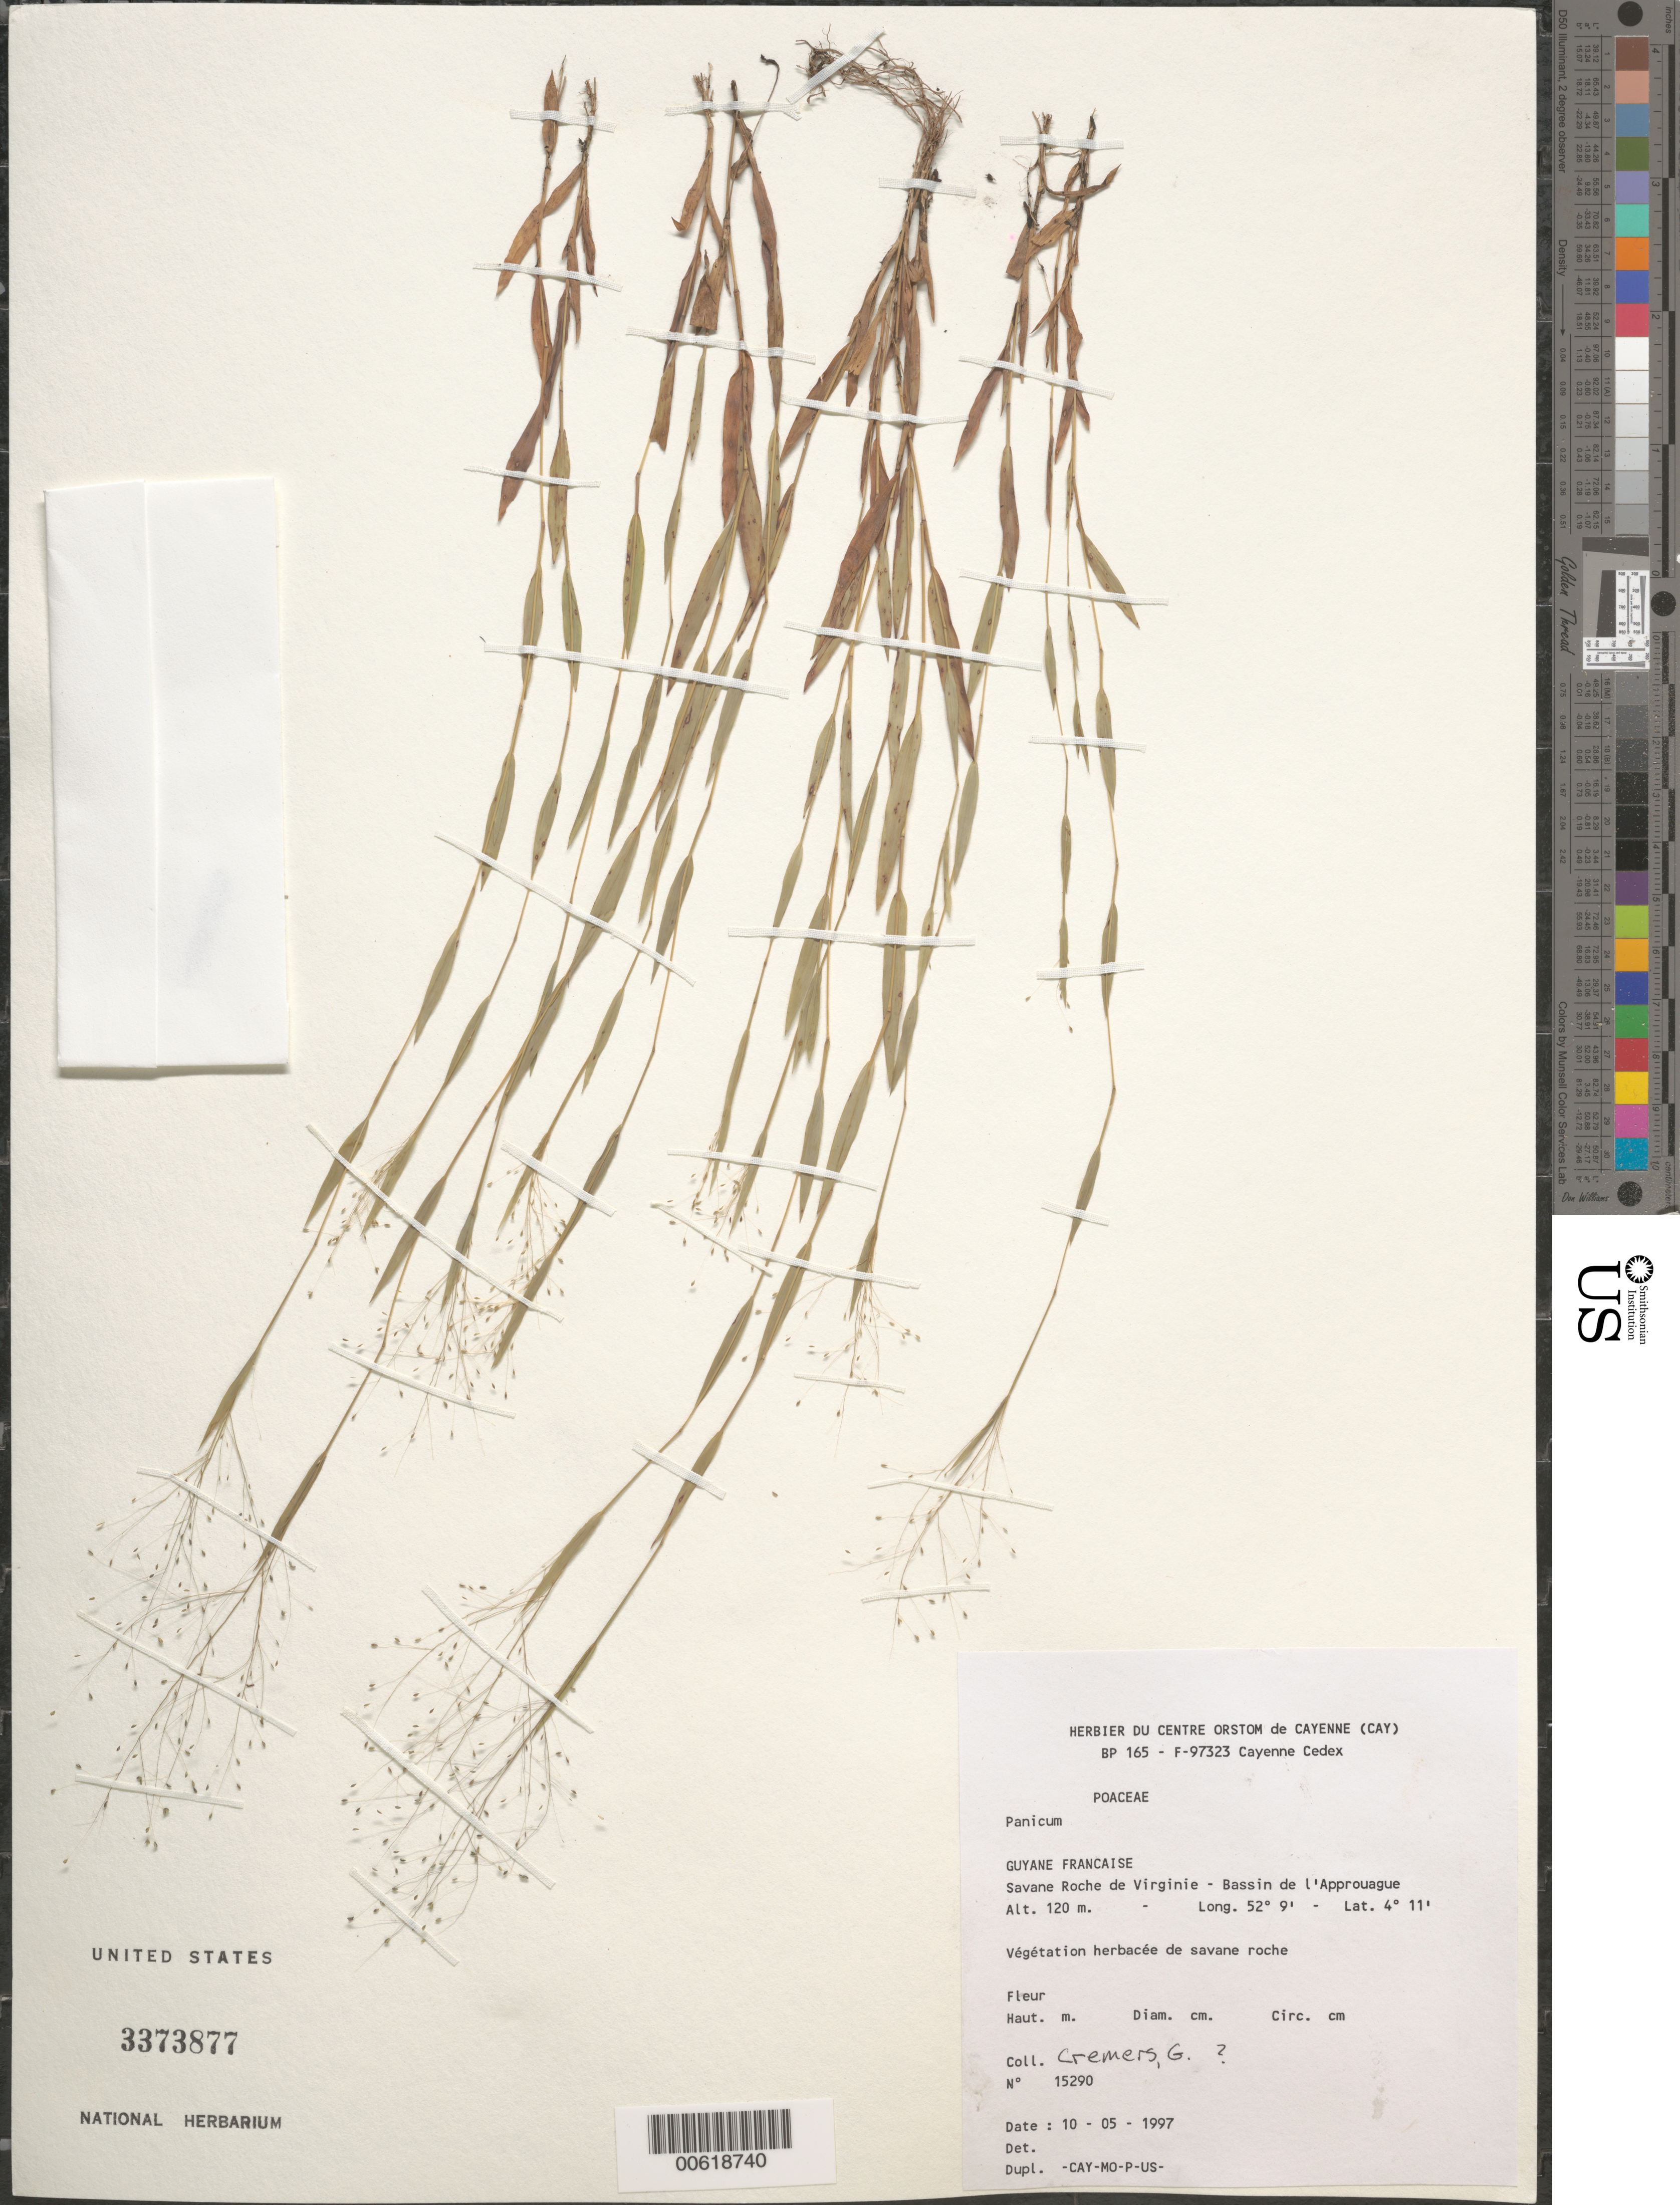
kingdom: Plantae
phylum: Tracheophyta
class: Liliopsida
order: Poales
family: Poaceae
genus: Panicum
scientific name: Panicum sp.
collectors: G. Cremers & J.-J. de Granville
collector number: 15290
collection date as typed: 10-May-97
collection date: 1997-05-10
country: French Guiana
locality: Savane Roche de Virginie, Bassin de l'Approuague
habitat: Vegetation herbacée de savane roche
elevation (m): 120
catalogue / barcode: US 3373877